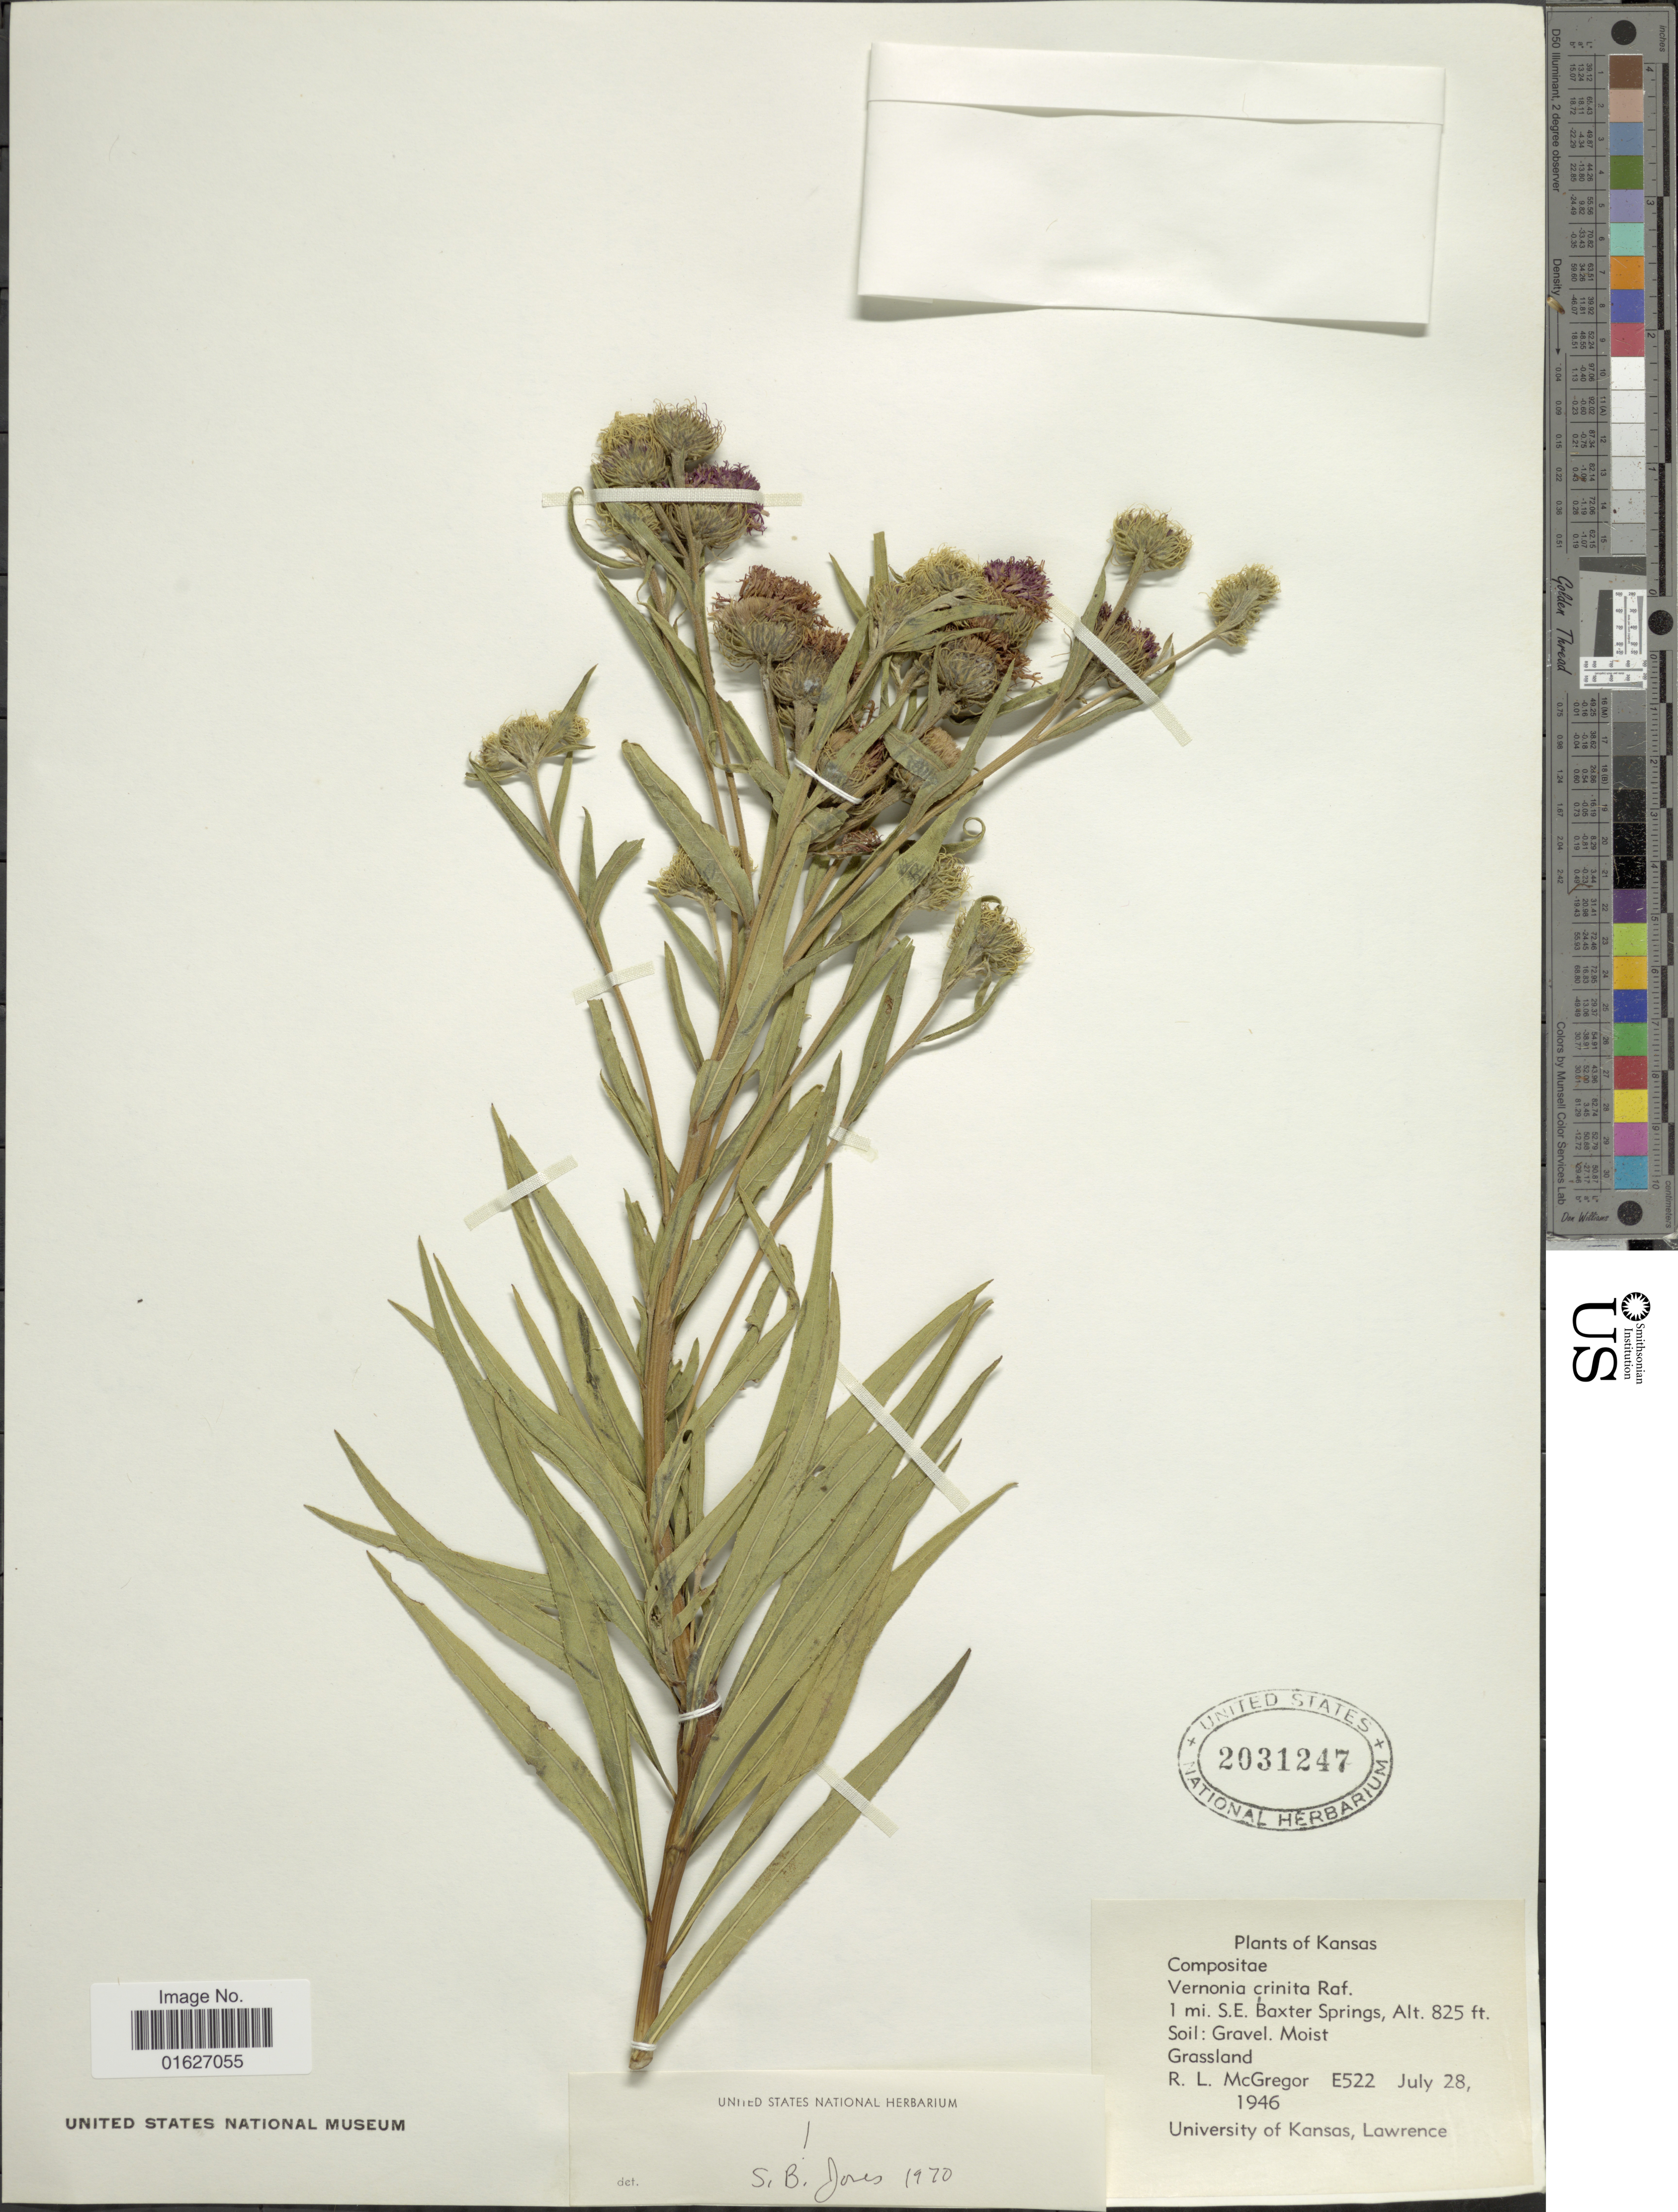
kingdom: Plantae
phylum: Tracheophyta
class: Magnoliopsida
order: Asterales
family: Asteraceae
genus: Vernonia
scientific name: Vernonia arkansana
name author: DC.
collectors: R. McGregor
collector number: E522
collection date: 1946-07-28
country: United States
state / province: Kansas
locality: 1 mi. S.E. Baxter Springs.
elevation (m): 251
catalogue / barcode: US 2031247